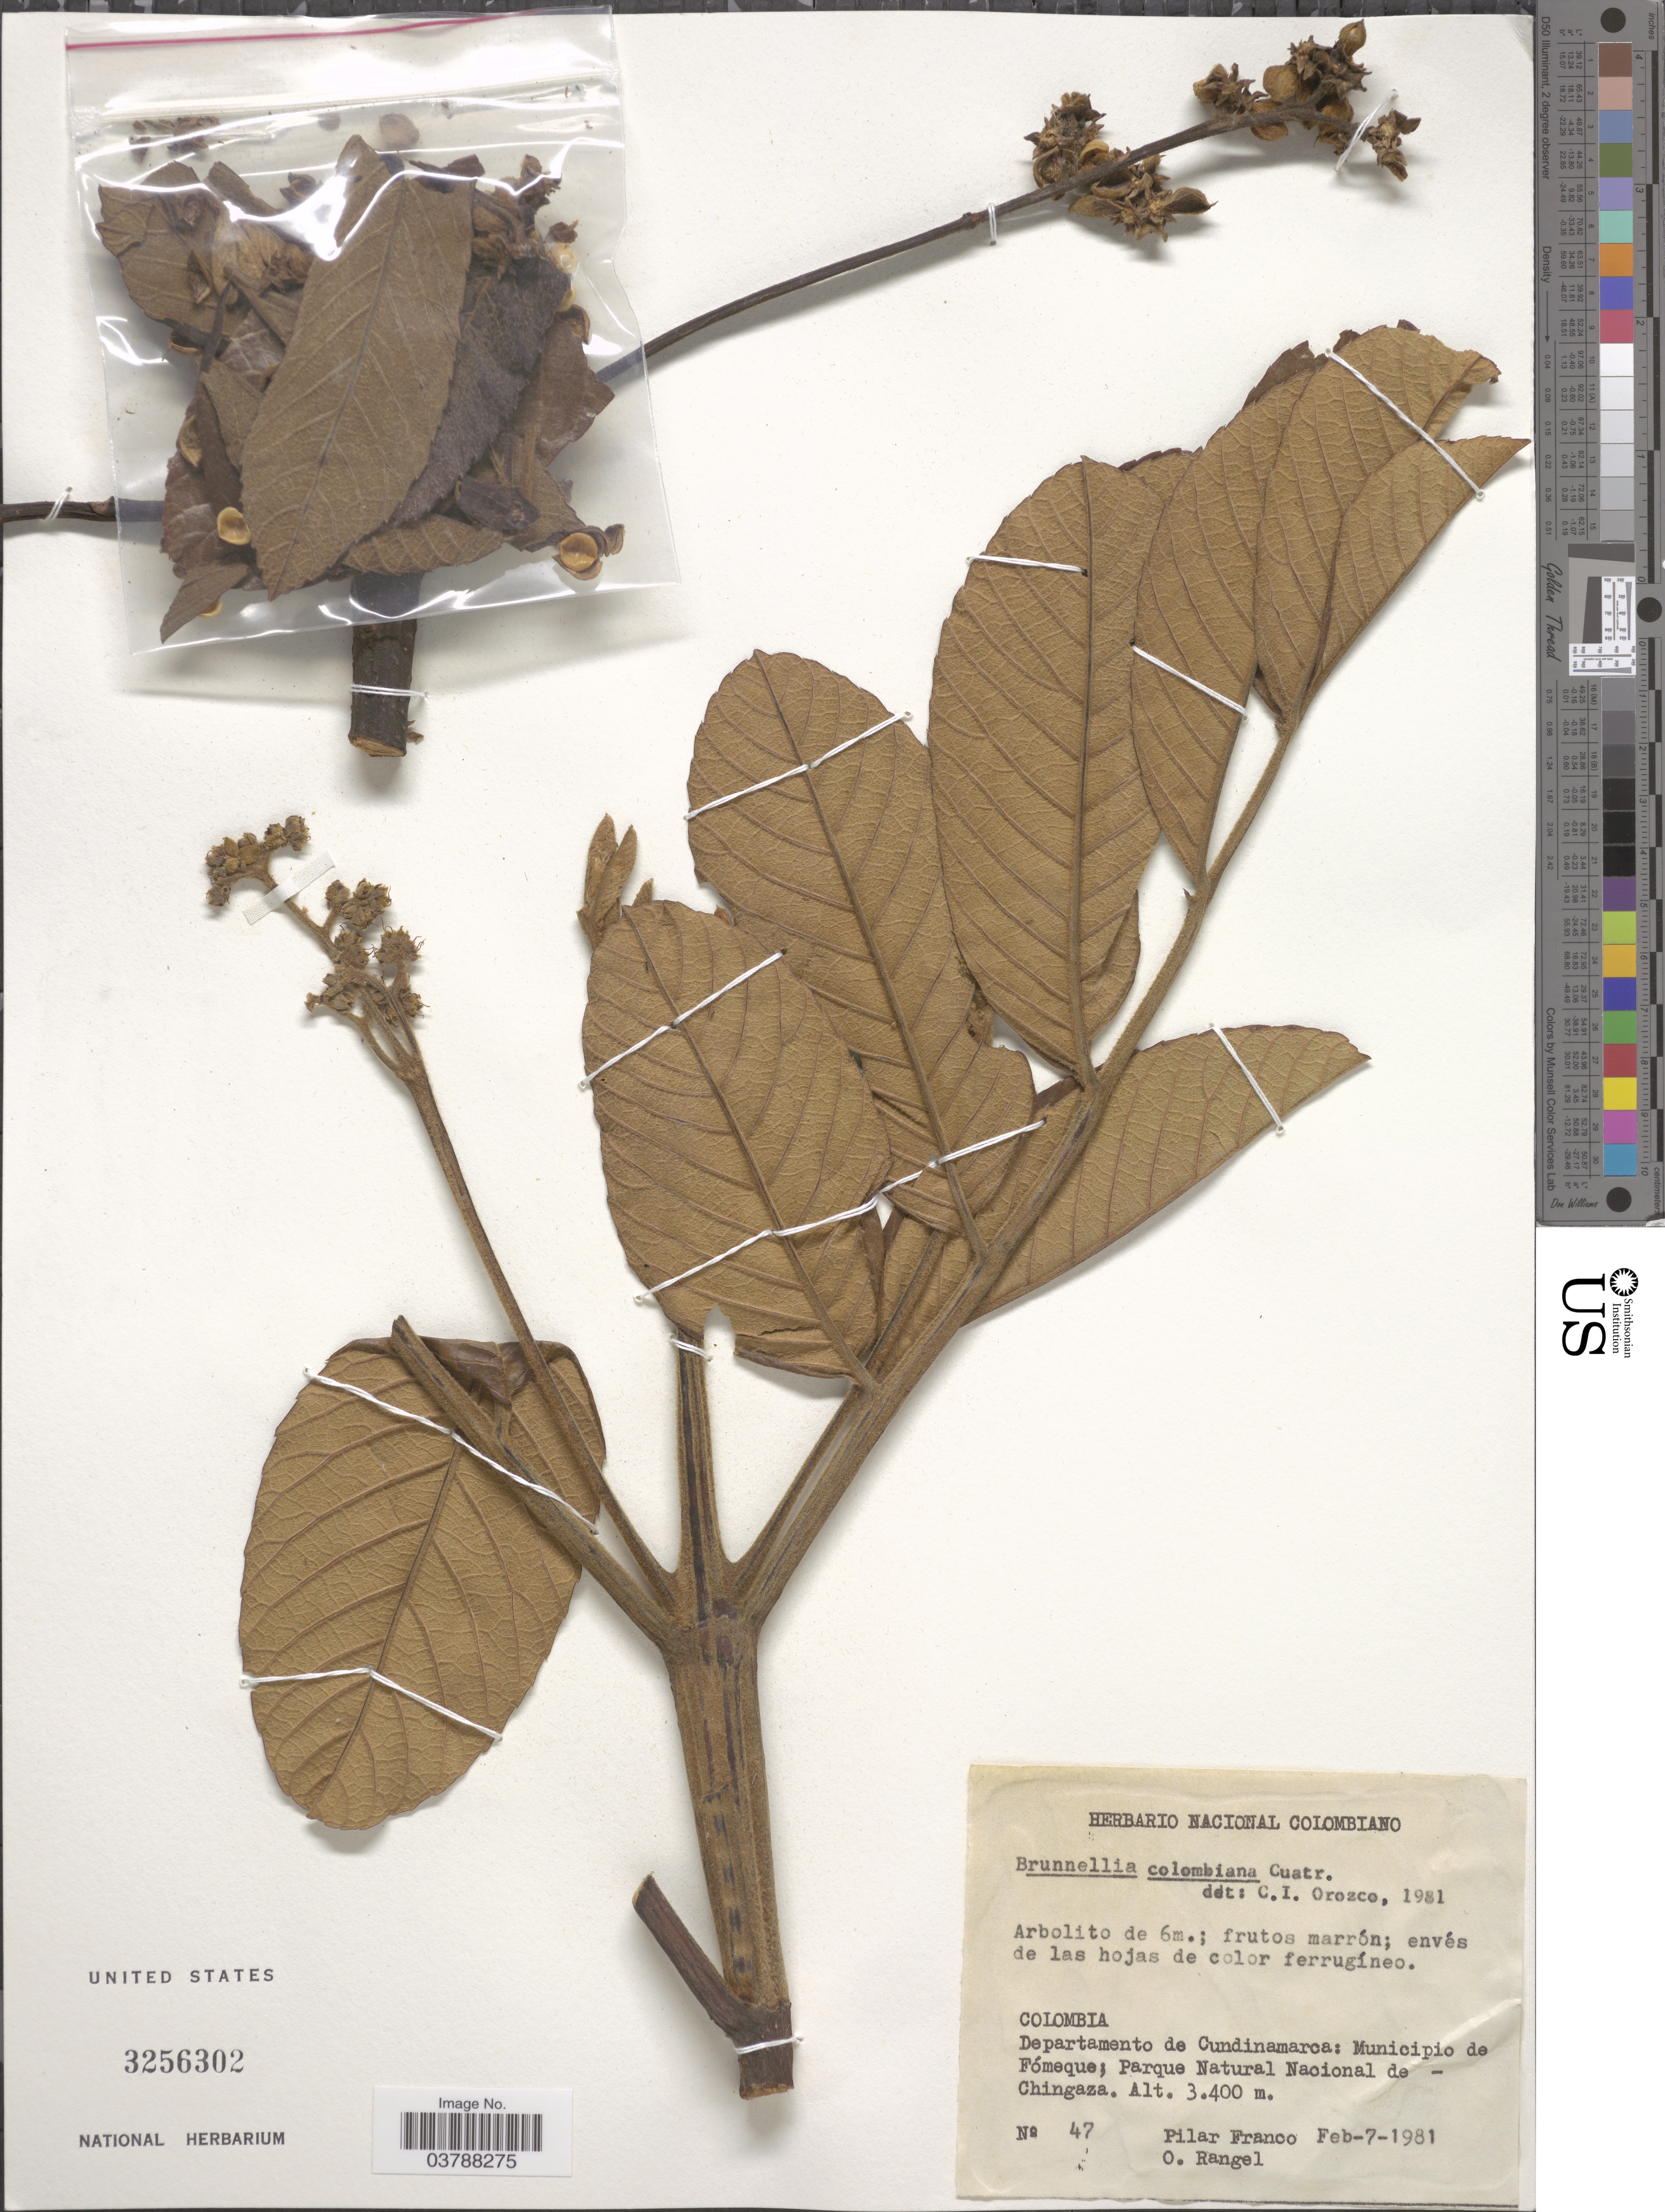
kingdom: Plantae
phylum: Tracheophyta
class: Magnoliopsida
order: Oxalidales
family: Brunelliaceae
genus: Brunellia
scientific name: Brunellia colombiana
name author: Cuatrec.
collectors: P. Franco Roselli & O. Rangel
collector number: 47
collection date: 1981-02-07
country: Colombia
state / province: Cundinamarca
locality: Departamento de Cundinamarca: Municipio de Fómeque; Parque Natural Nacional de - Chingaza.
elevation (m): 3400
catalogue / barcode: US 3256302